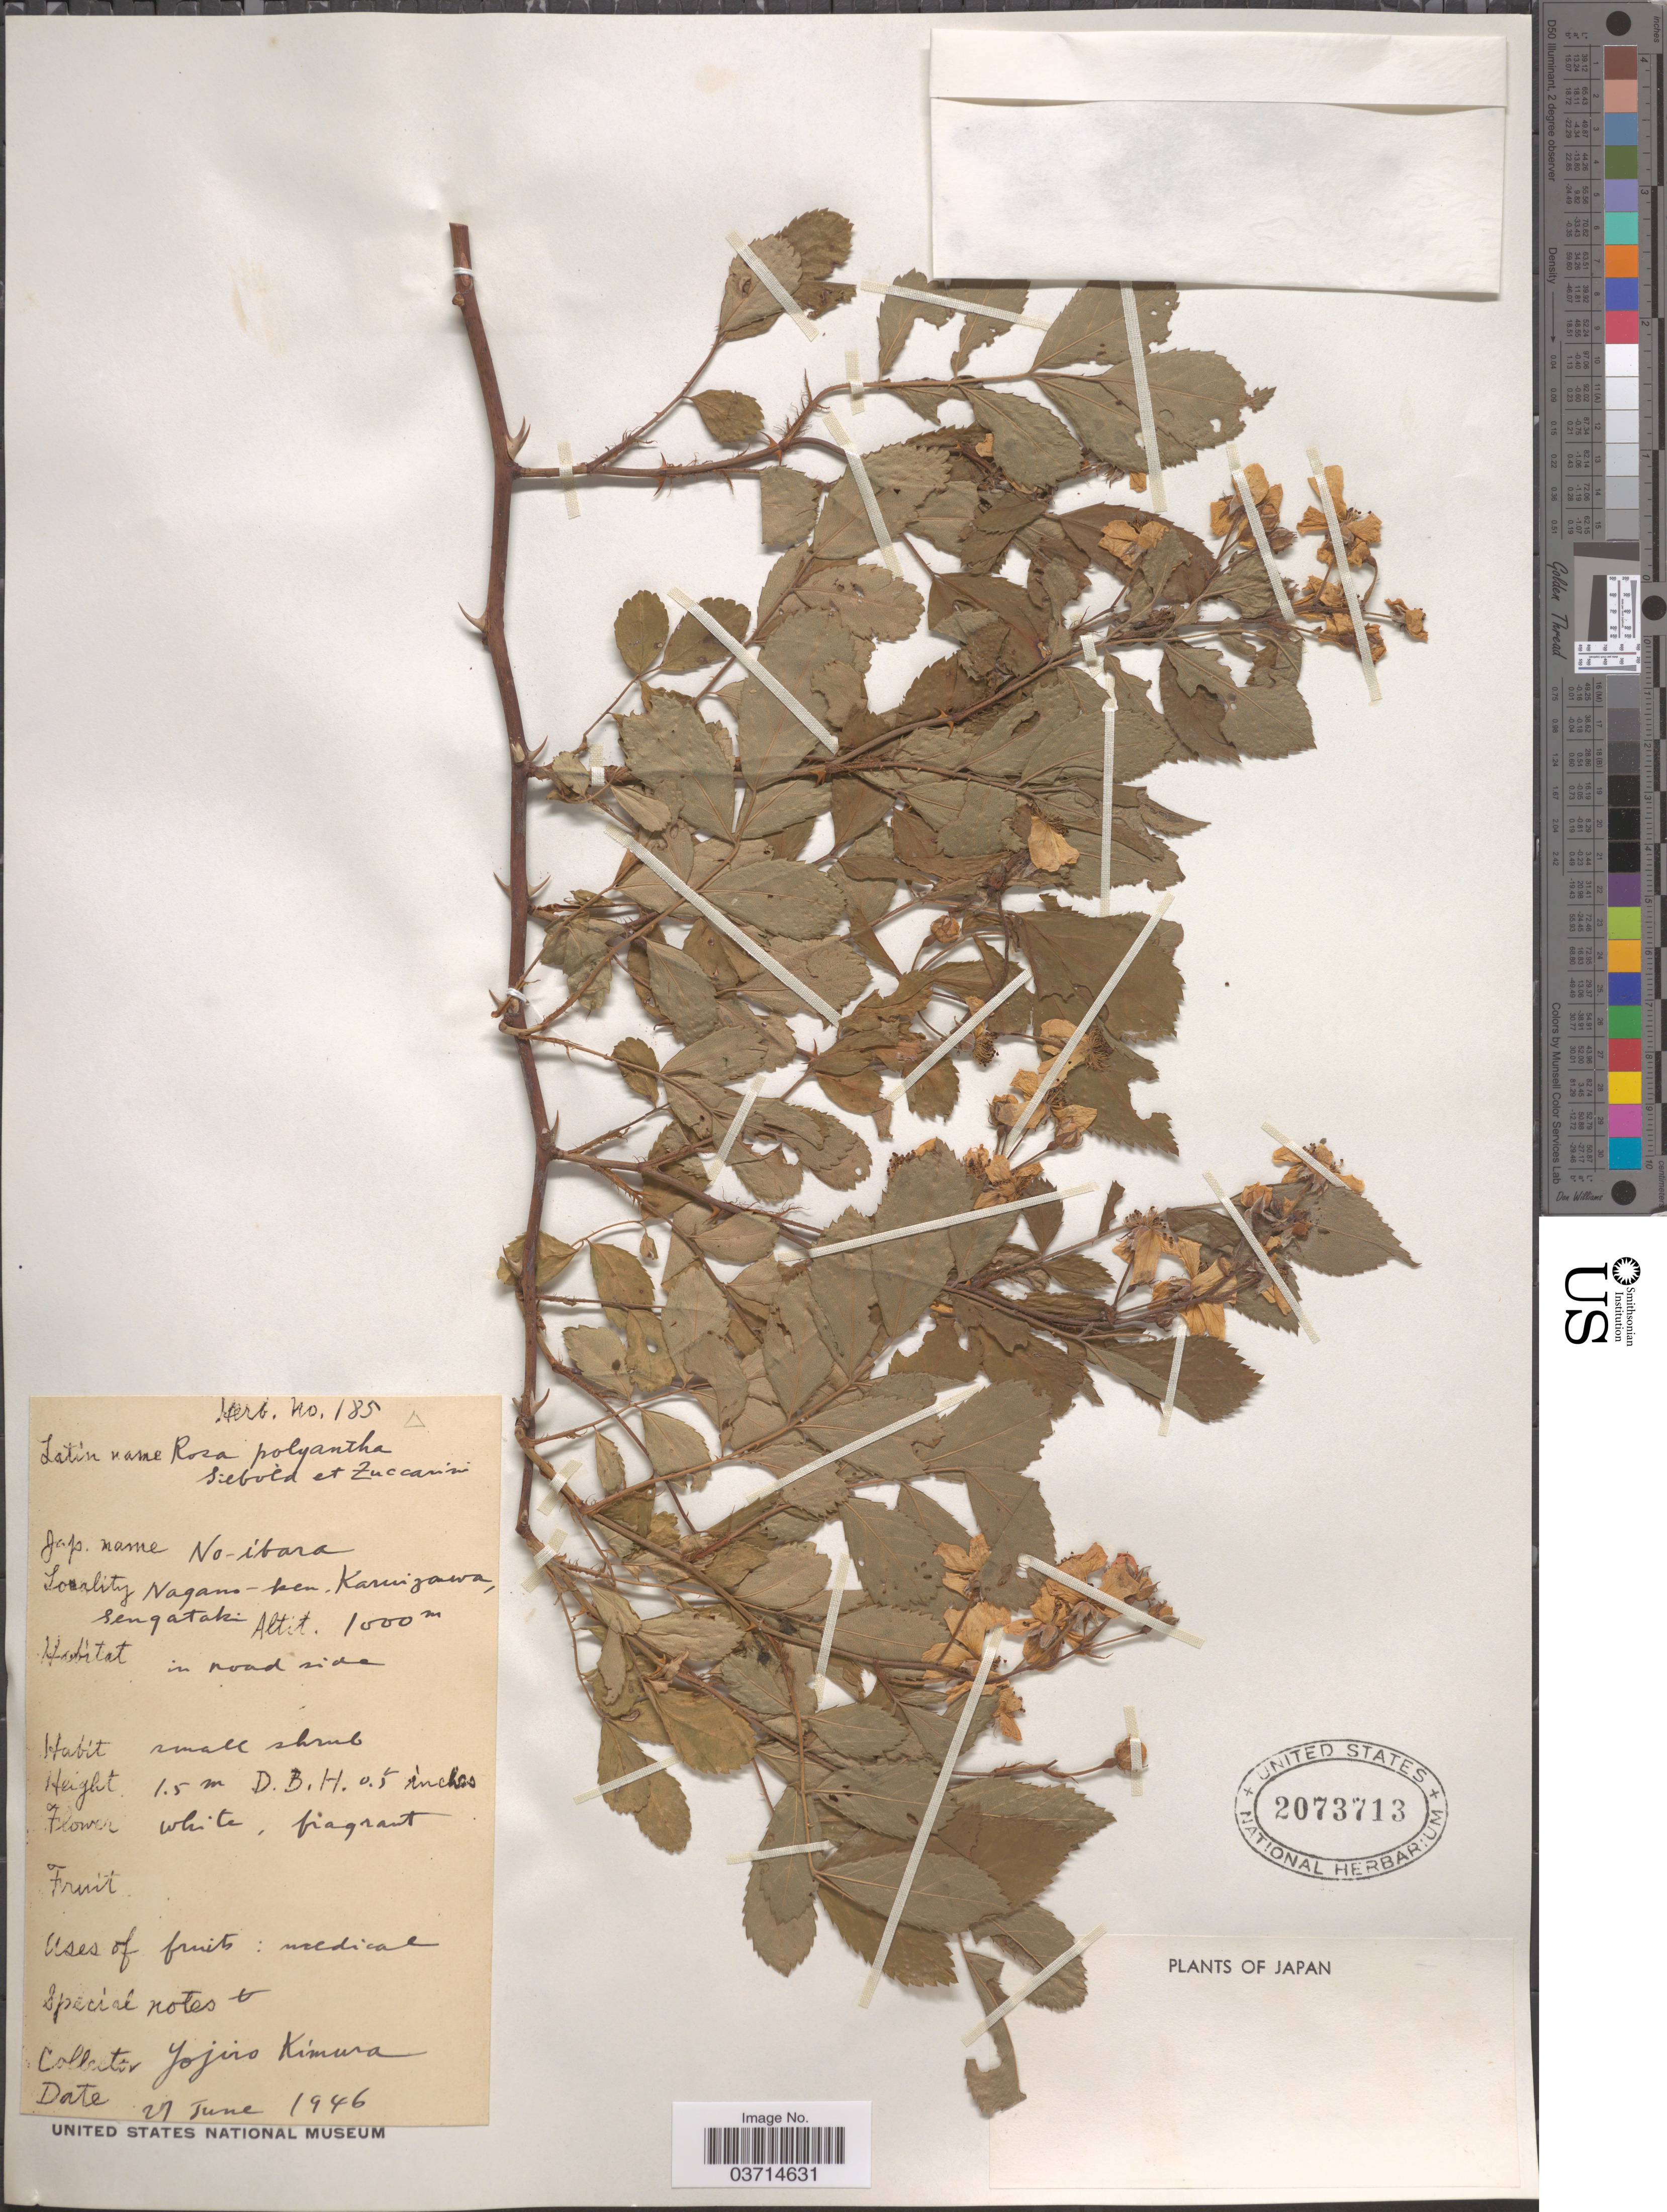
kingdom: Plantae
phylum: Tracheophyta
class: Magnoliopsida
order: Rosales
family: Rosaceae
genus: Rosa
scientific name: Rosa polyantha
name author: Siebold & Zucc.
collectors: Y. Kimura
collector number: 185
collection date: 1946-06-27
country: Japan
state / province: Nagano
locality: Nagano-ken, Kamigawa, Sengataki.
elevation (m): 1000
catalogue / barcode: US 2073713